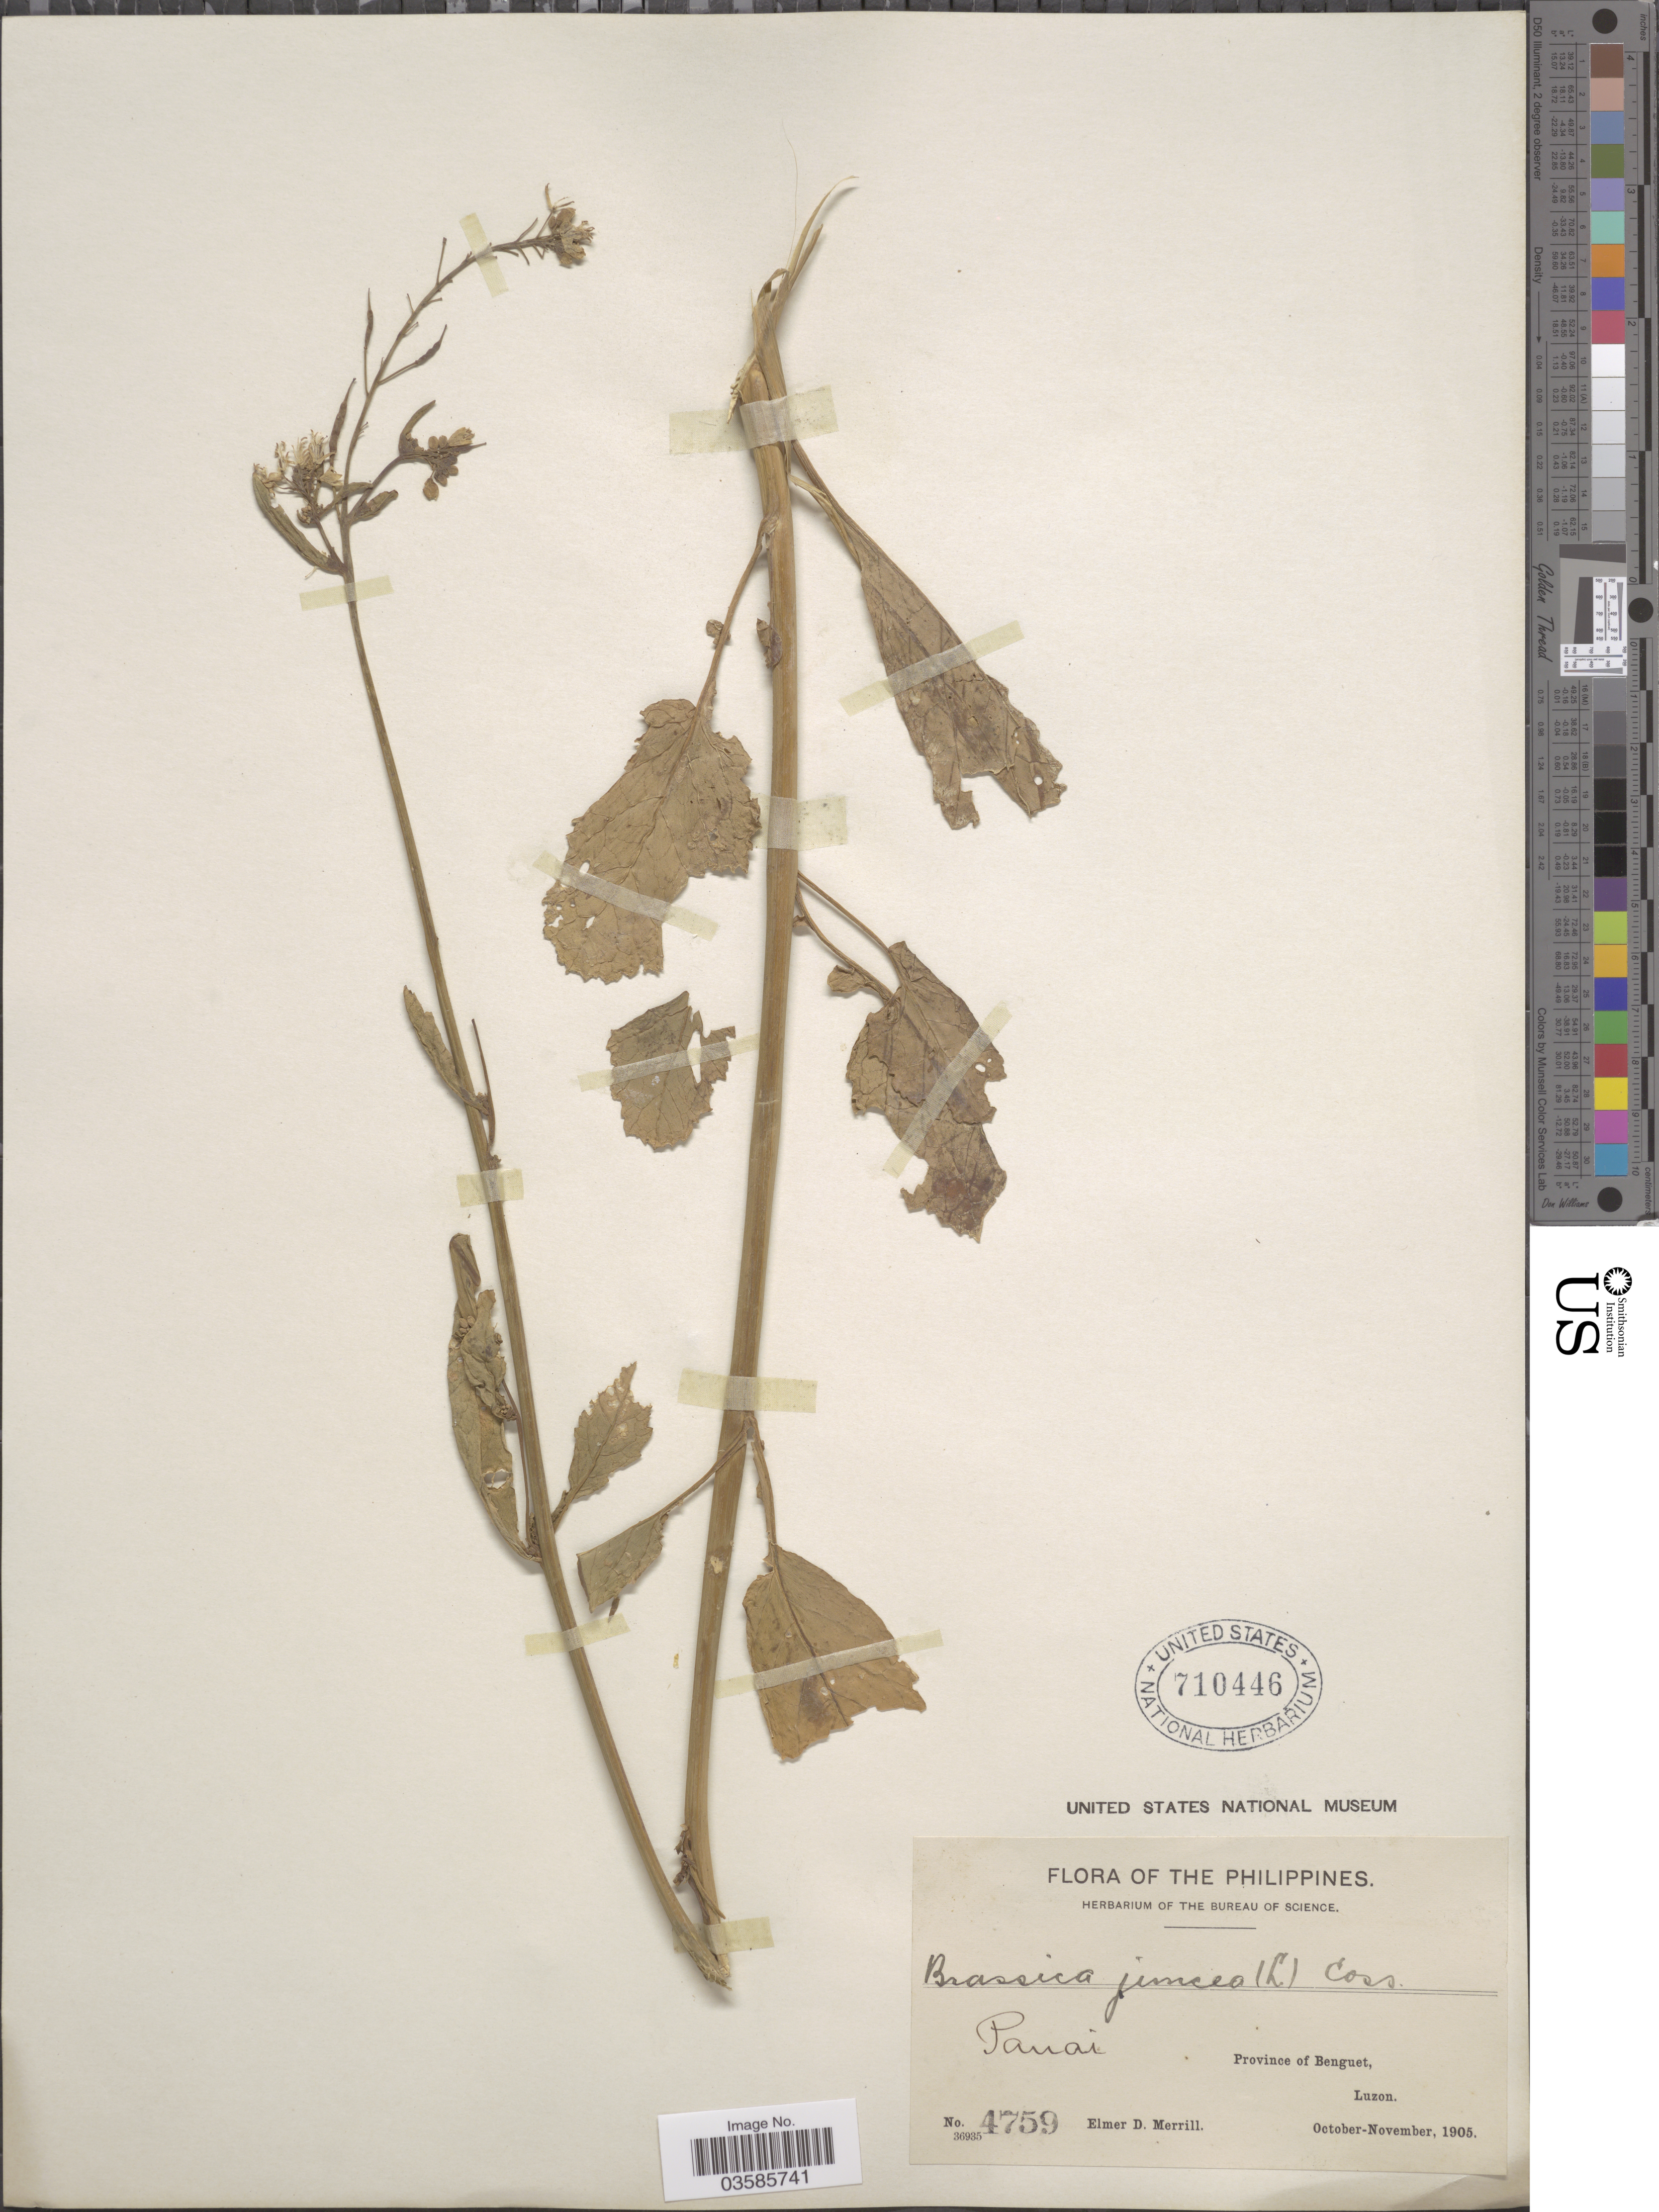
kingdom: Plantae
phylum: Tracheophyta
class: Magnoliopsida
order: Brassicales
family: Brassicaceae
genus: Brassica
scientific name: Brassica integrifolia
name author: (H. West) O.E. Schulz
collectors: E. D. Merrill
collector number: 4759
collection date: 1905-10/1905-11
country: Philippines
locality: Pauai, Province of Benguet, Luzon.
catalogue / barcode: US 710446